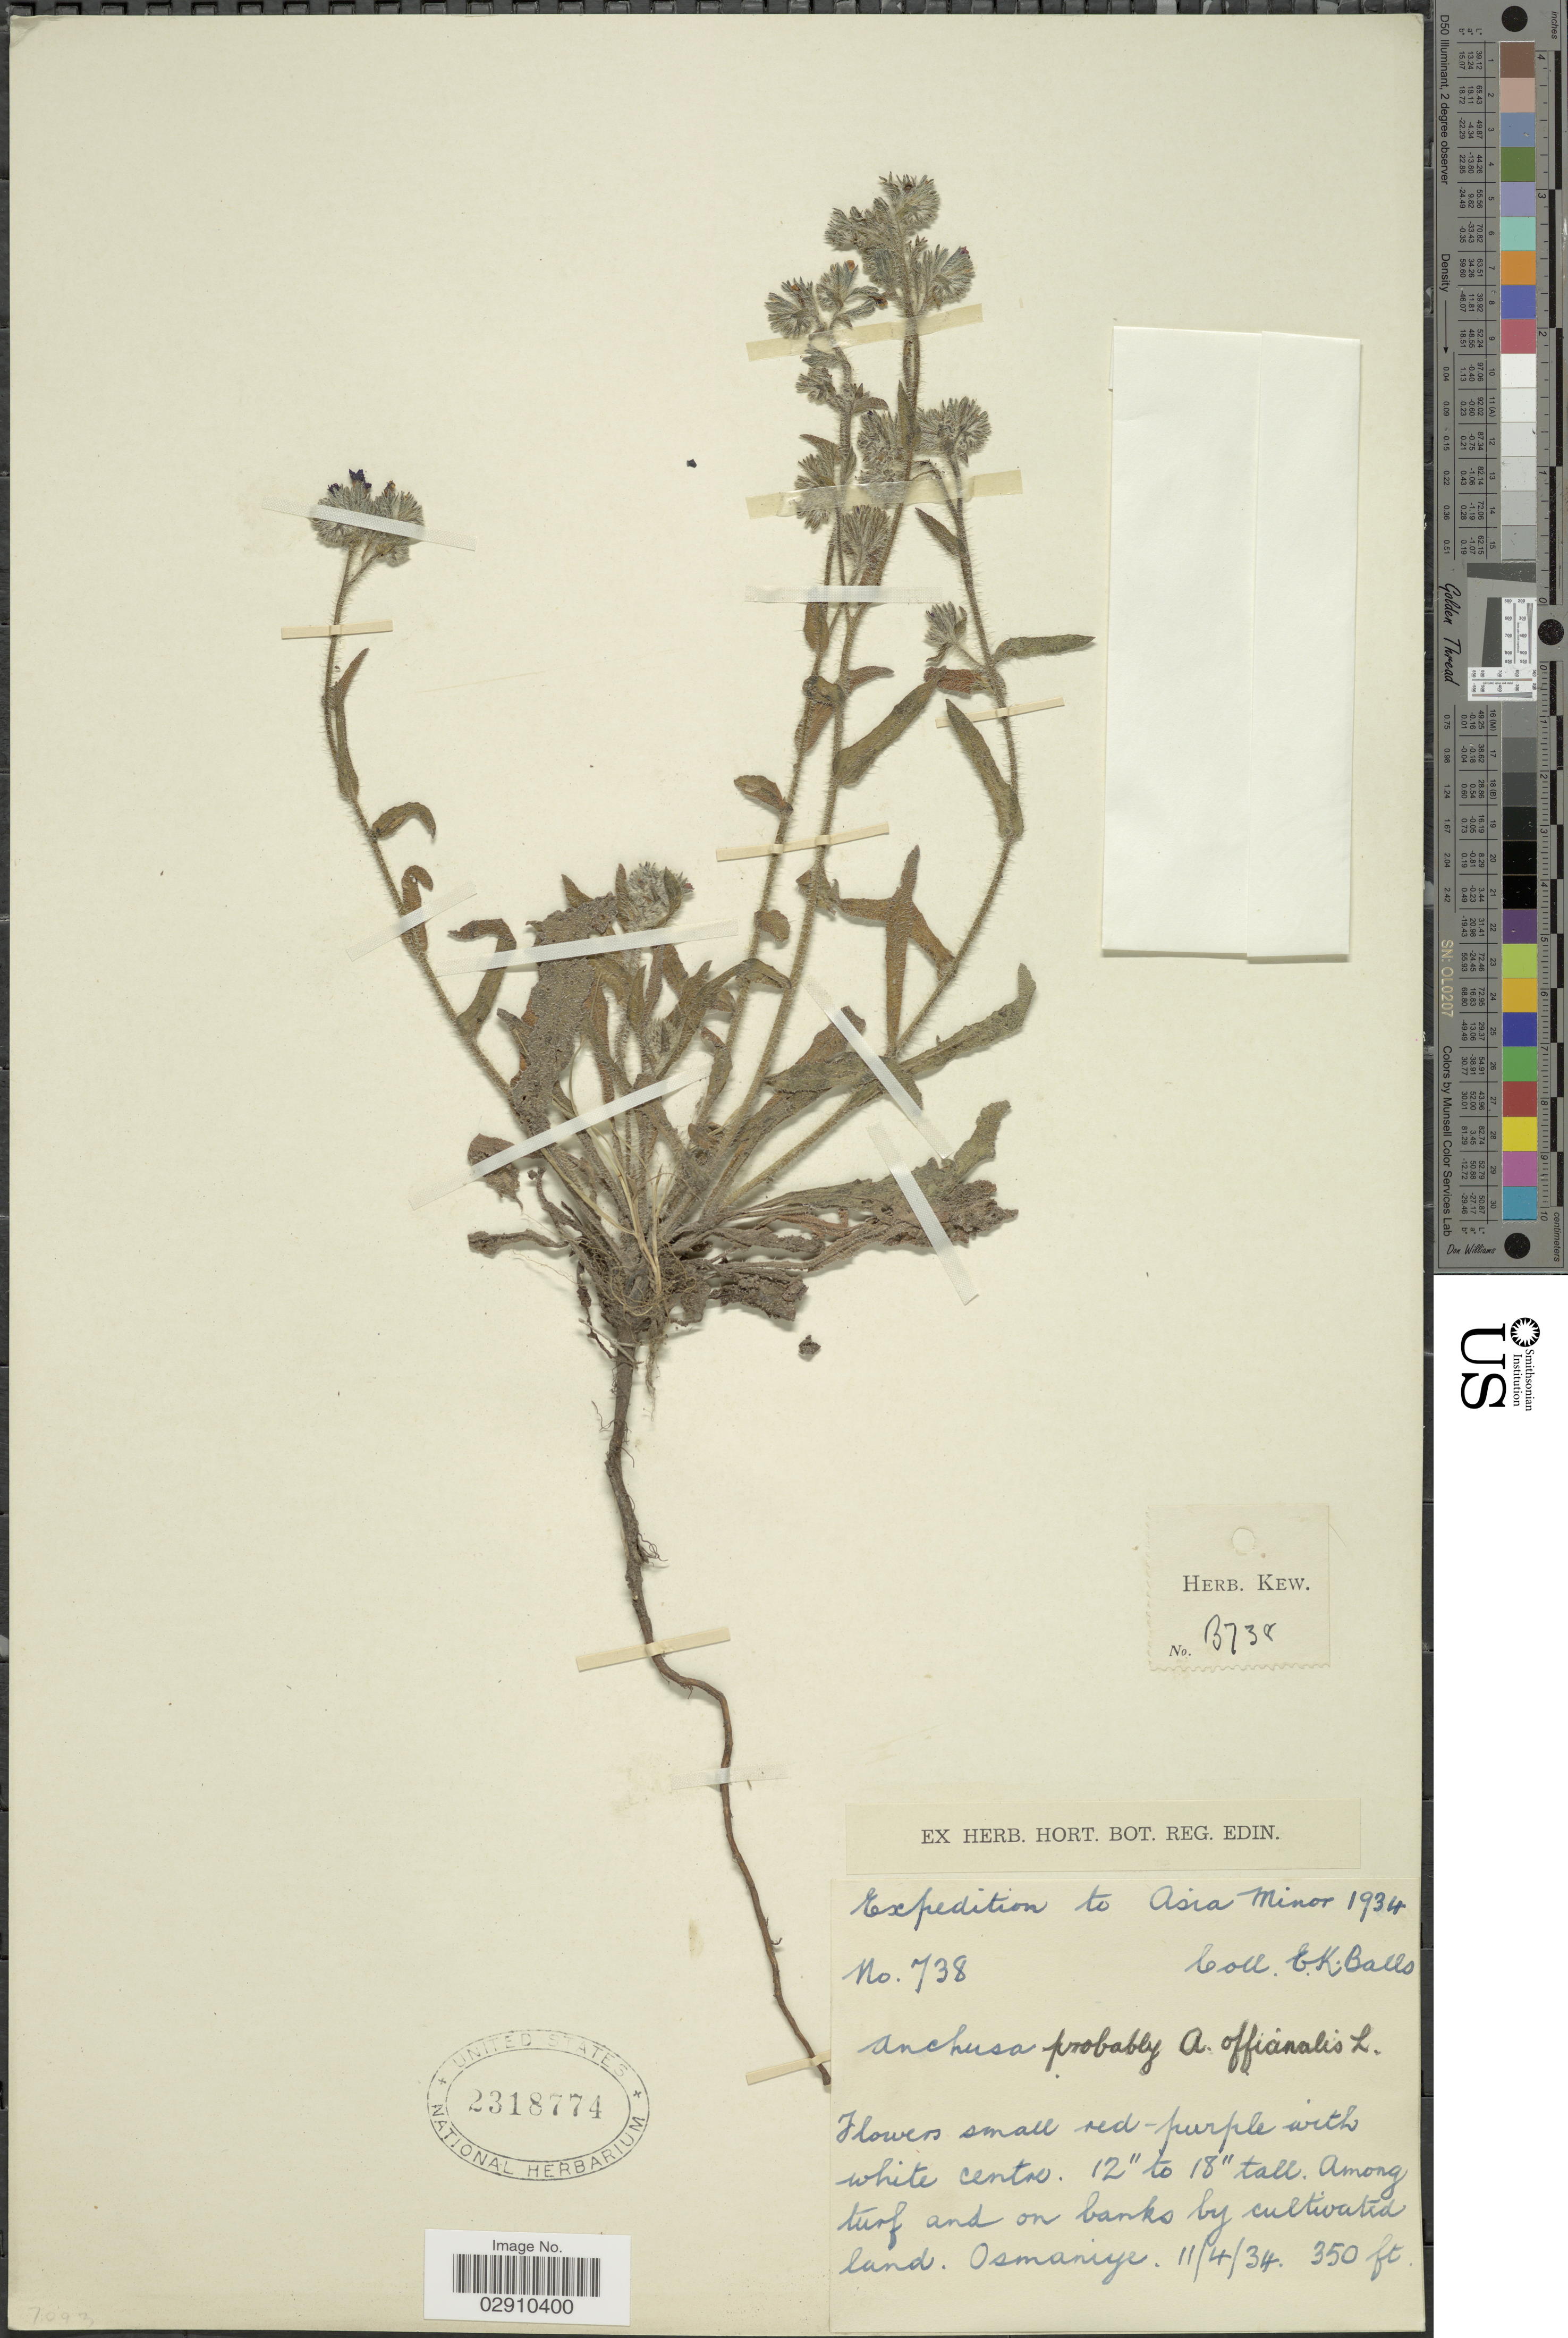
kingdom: Plantae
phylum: Tracheophyta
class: Magnoliopsida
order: Boraginales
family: Boraginaceae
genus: Anchusa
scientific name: Anchusa officinalis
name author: L.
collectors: E. K. Balls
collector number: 738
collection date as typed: Transcribed d/m/y: 11/4/34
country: Turkey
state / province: Osmaniye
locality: Asia Minor.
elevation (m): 107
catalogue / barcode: US 2318774